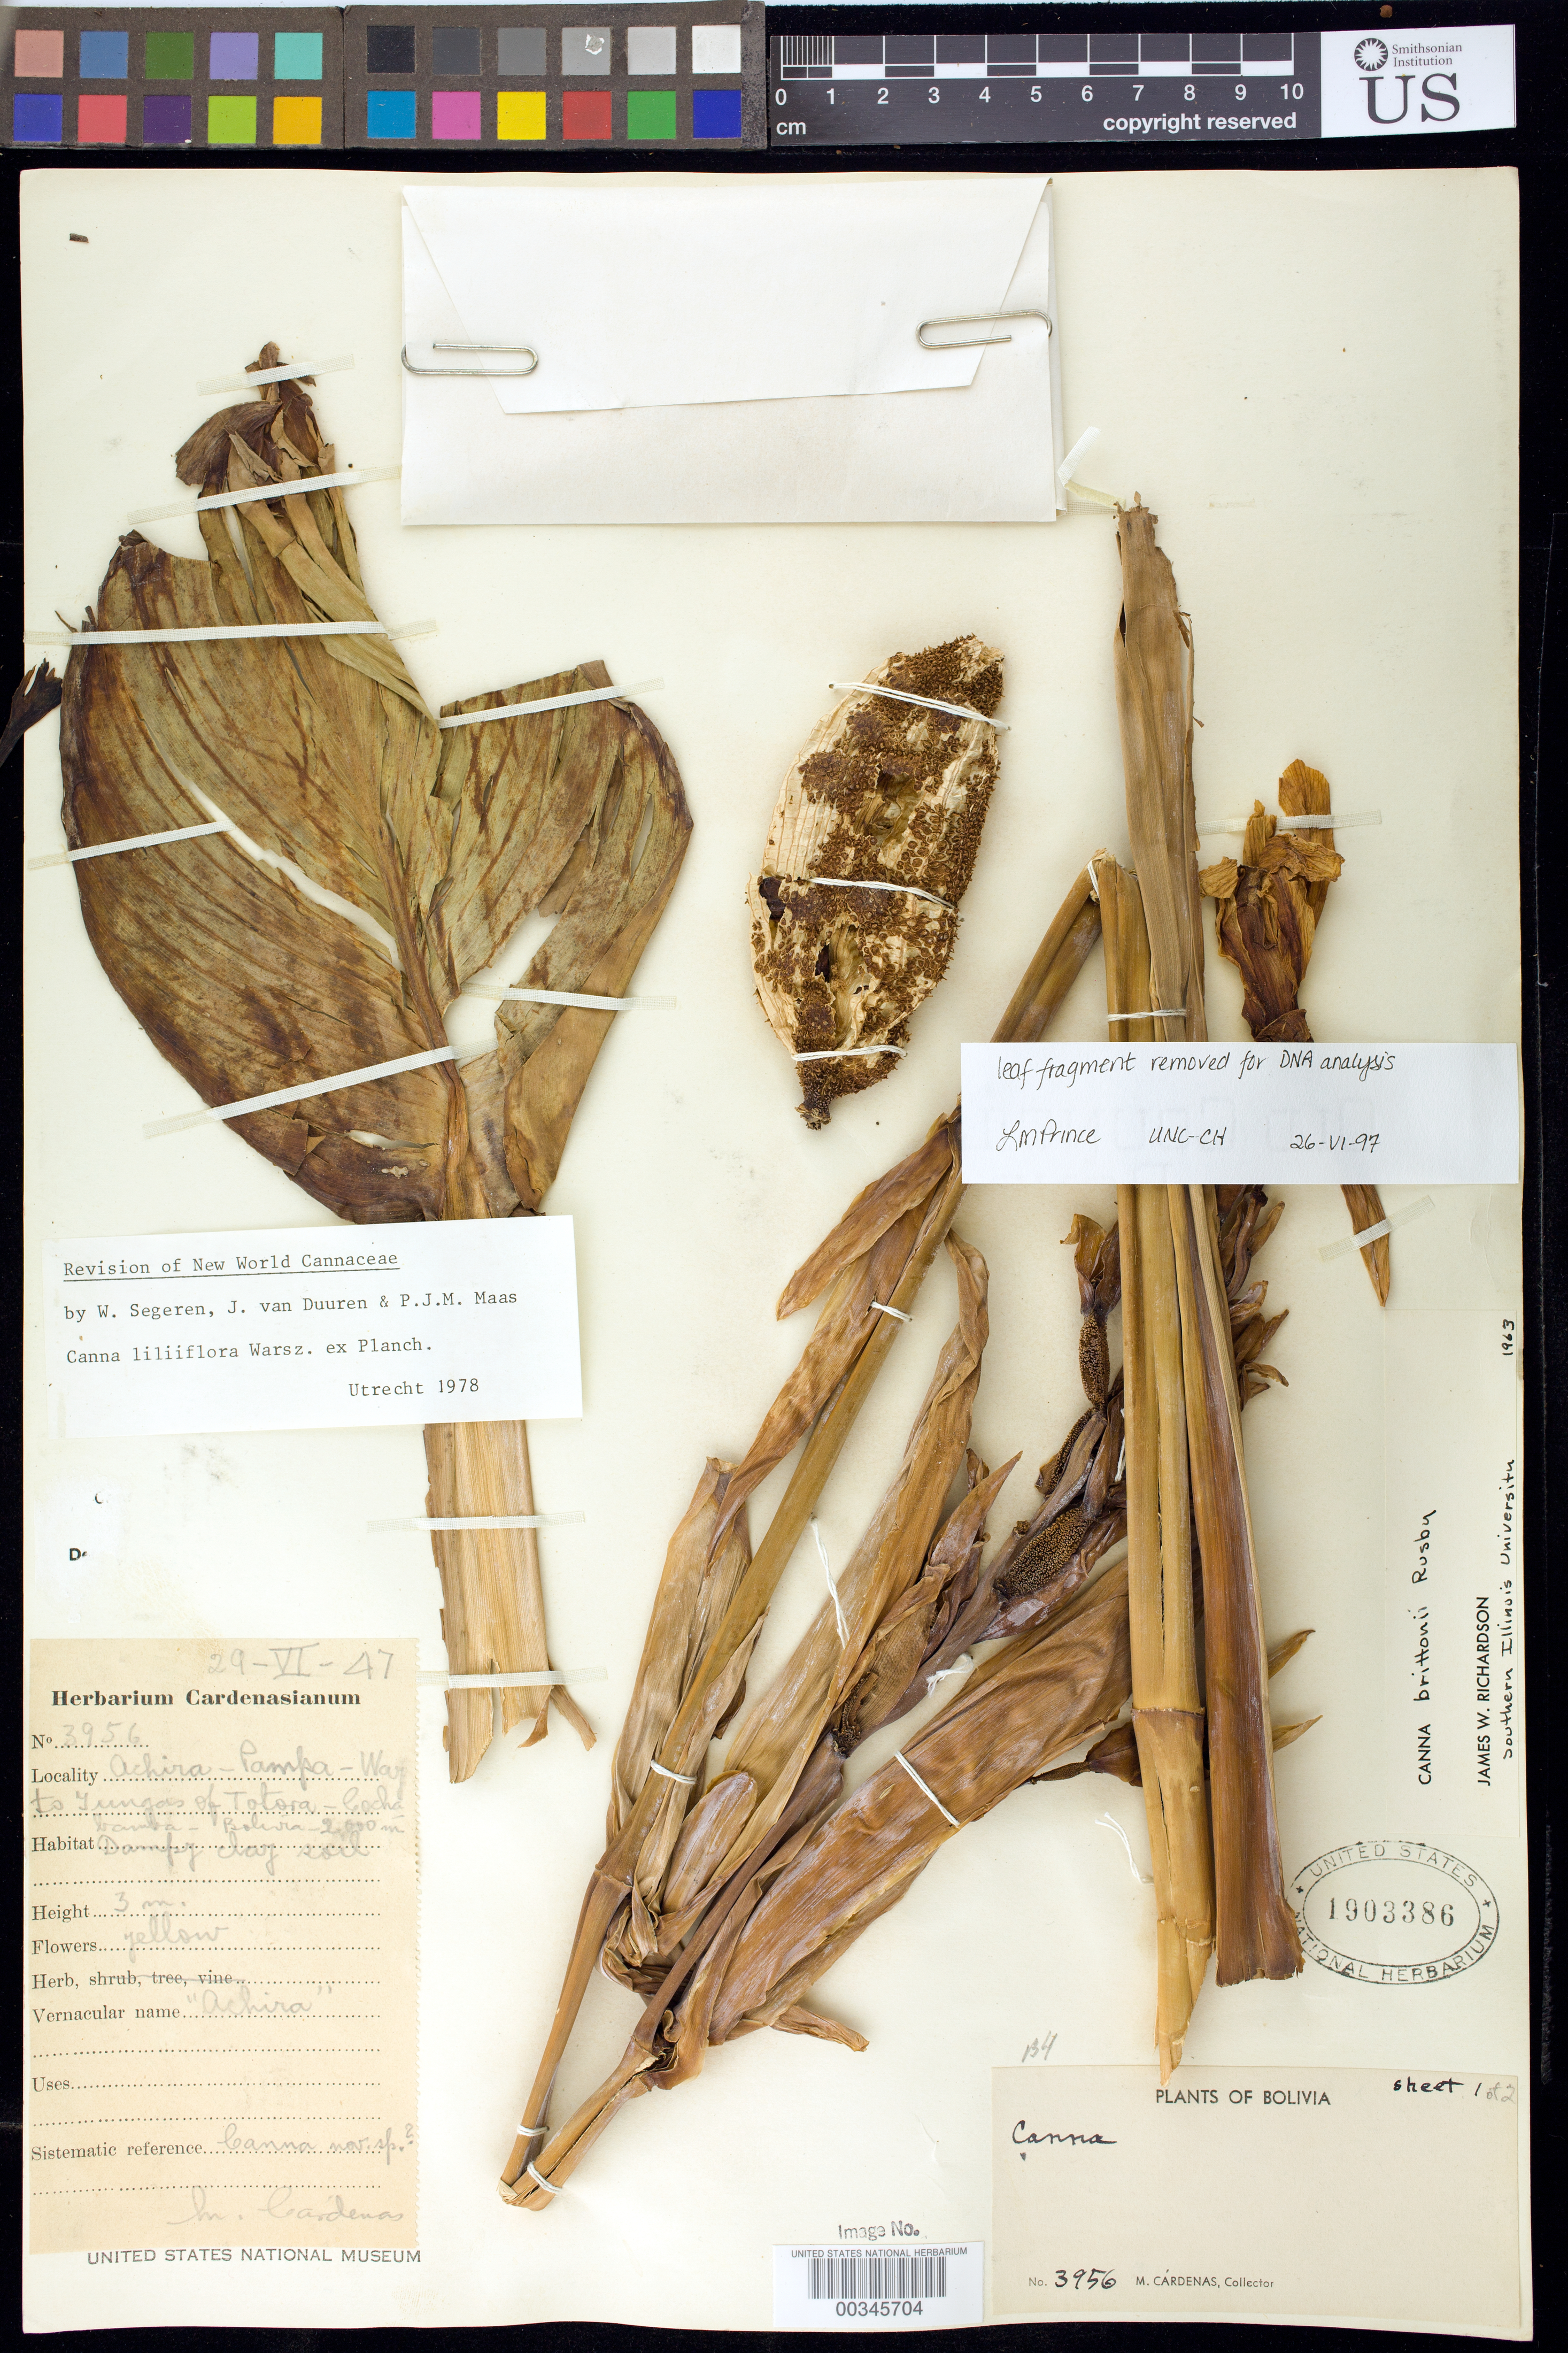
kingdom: Plantae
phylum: Tracheophyta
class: Liliopsida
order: Zingiberales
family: Cannaceae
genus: Canna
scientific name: Canna liliiflora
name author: Warsz. ex Planch.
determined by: Segeren, W.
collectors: M. Cárdenas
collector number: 3956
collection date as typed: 29 Jun 1947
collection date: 1947-06-29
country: Bolivia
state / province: Cochabamba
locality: Achira - Pampa - way to Yungas of Totora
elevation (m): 2000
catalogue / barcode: US 1903386